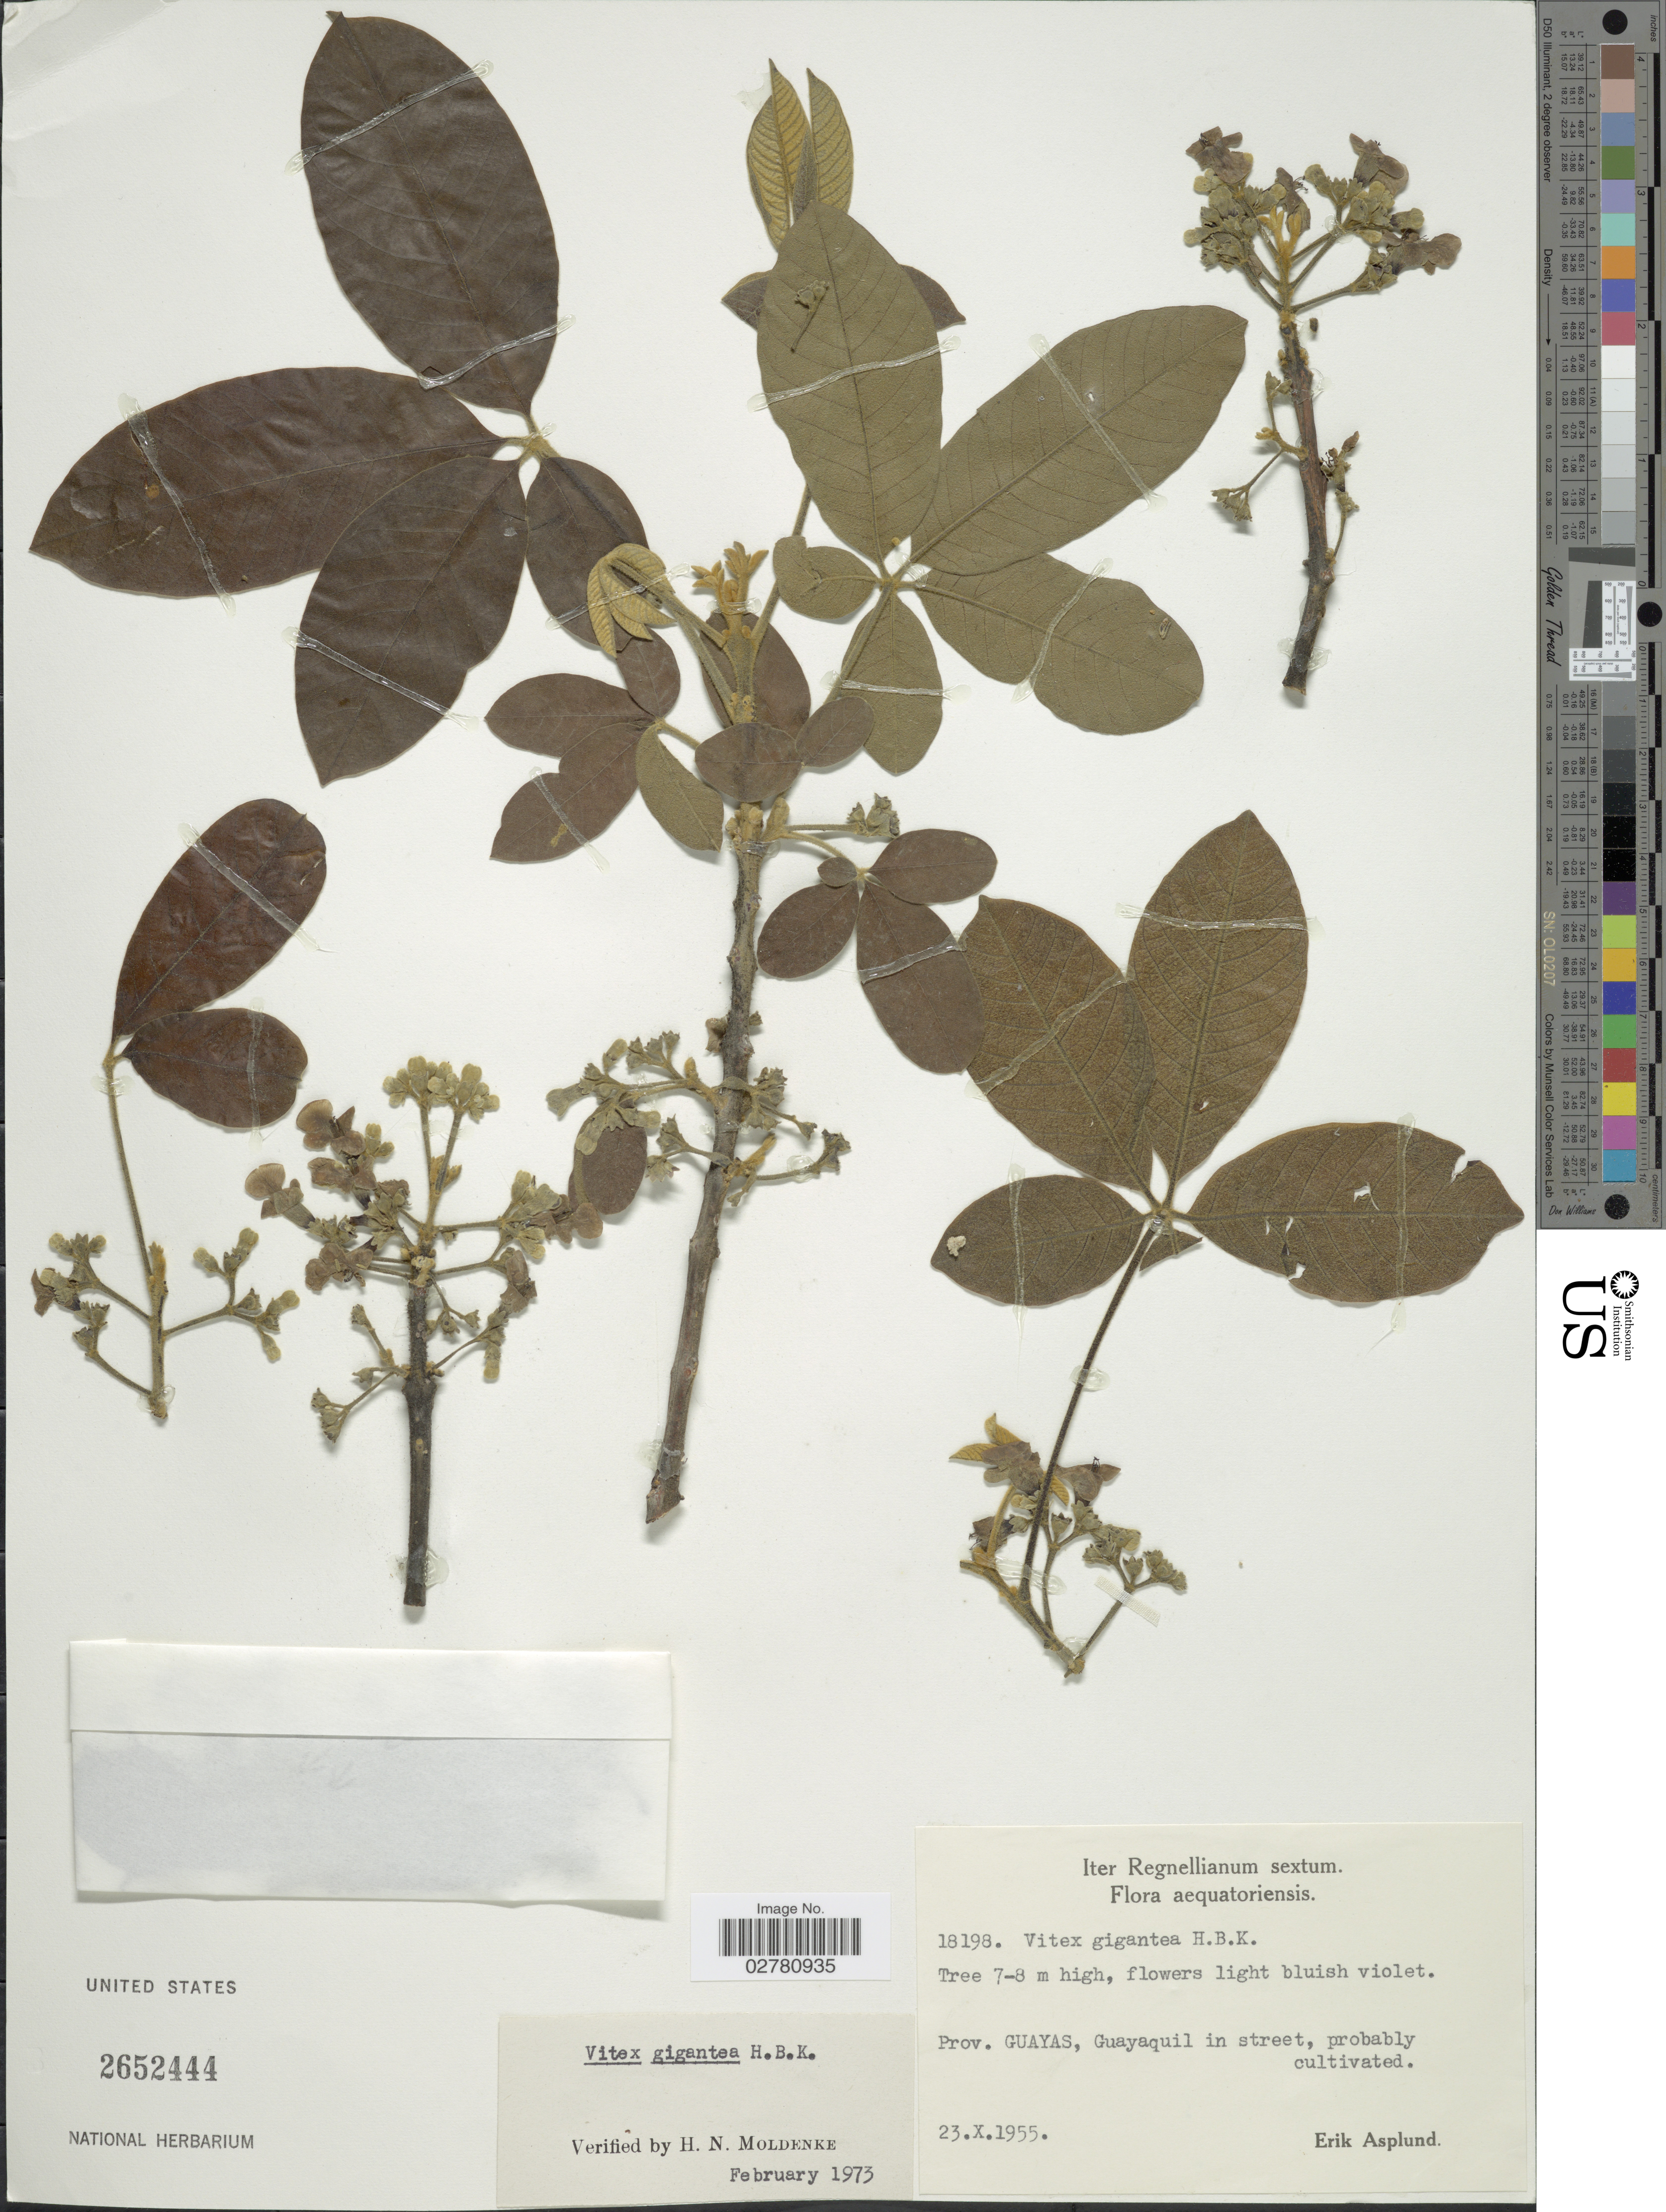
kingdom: Plantae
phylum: Tracheophyta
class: Magnoliopsida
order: Lamiales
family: Lamiaceae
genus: Vitex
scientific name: Vitex gigantea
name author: Kunth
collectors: E. Asplund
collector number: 18198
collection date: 1955-10-23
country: Ecuador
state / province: Guayas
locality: Guayaquil in street.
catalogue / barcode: US 2652444